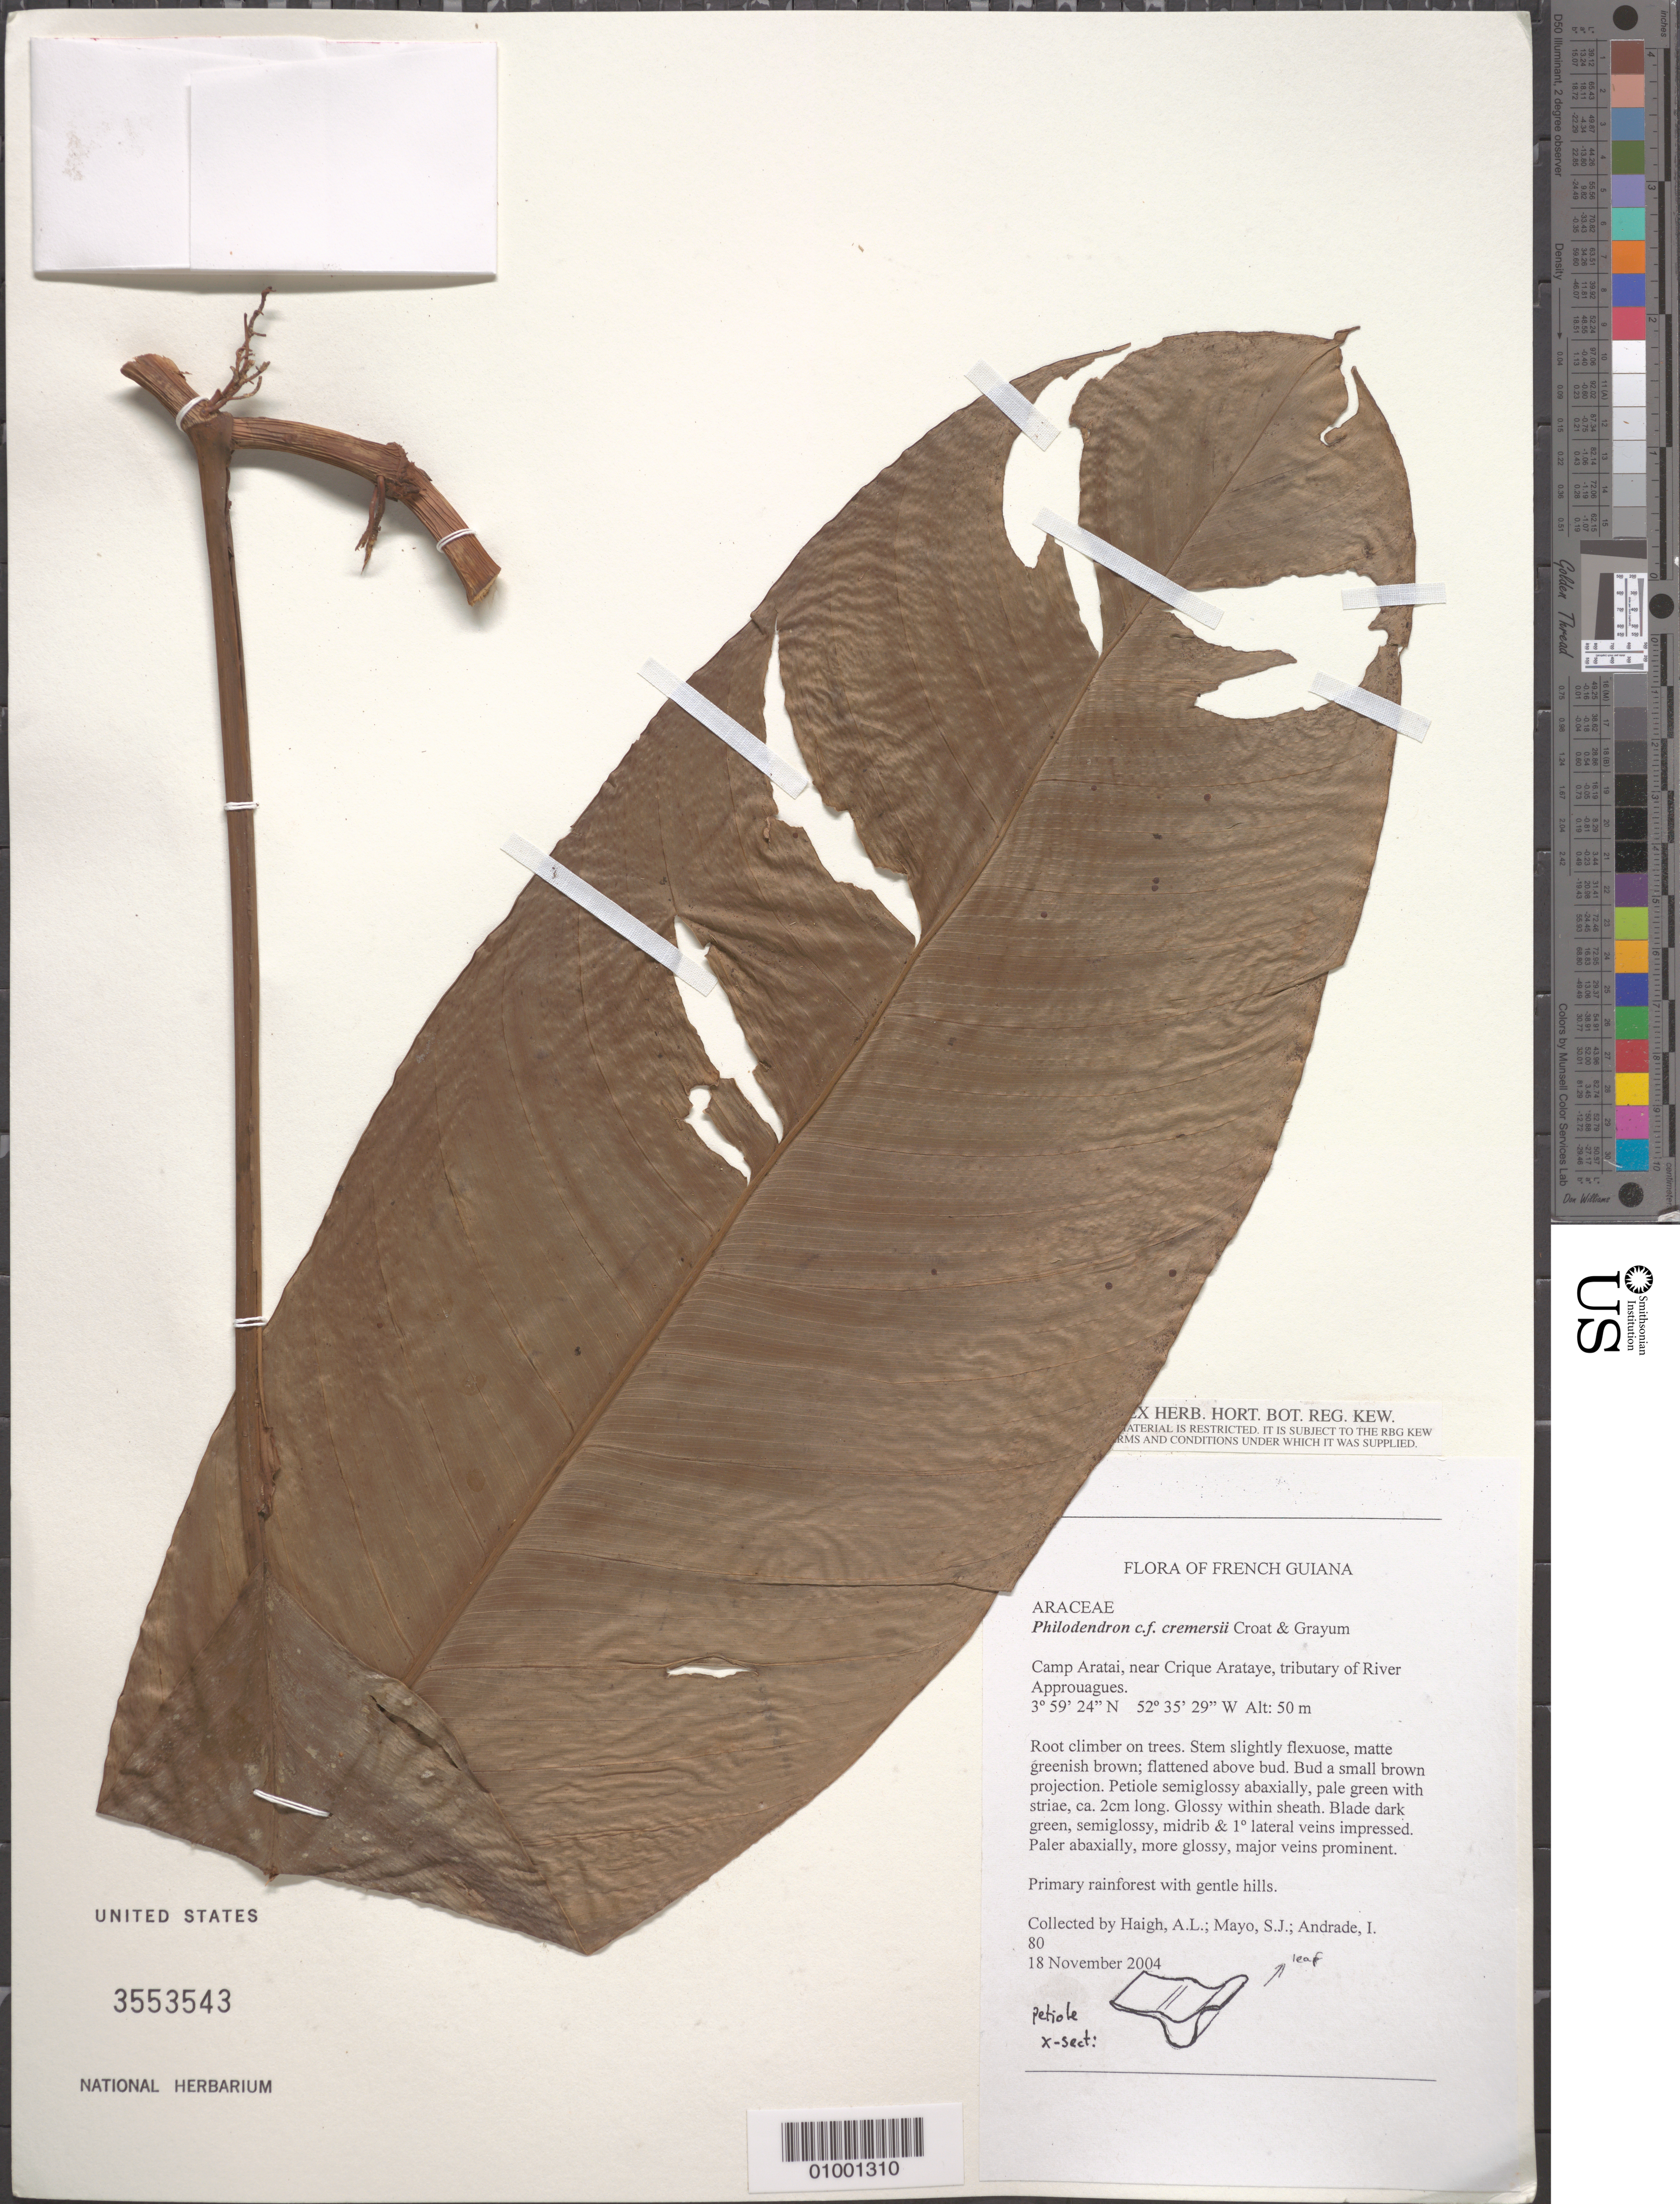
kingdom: Plantae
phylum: Tracheophyta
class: Liliopsida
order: Alismatales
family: Araceae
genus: Philodendron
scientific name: Philodendron cremersii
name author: Croat & Grayum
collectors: A. Haigh, S. J. Mayo & I. Andrade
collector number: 80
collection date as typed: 18-Nov-04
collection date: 2004-11-18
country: French Guiana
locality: Camp Aratai, near Crique Arataye, tributary of River Approuagues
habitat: Primary rainforest, with gentle hills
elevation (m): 50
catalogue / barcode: US 3553543